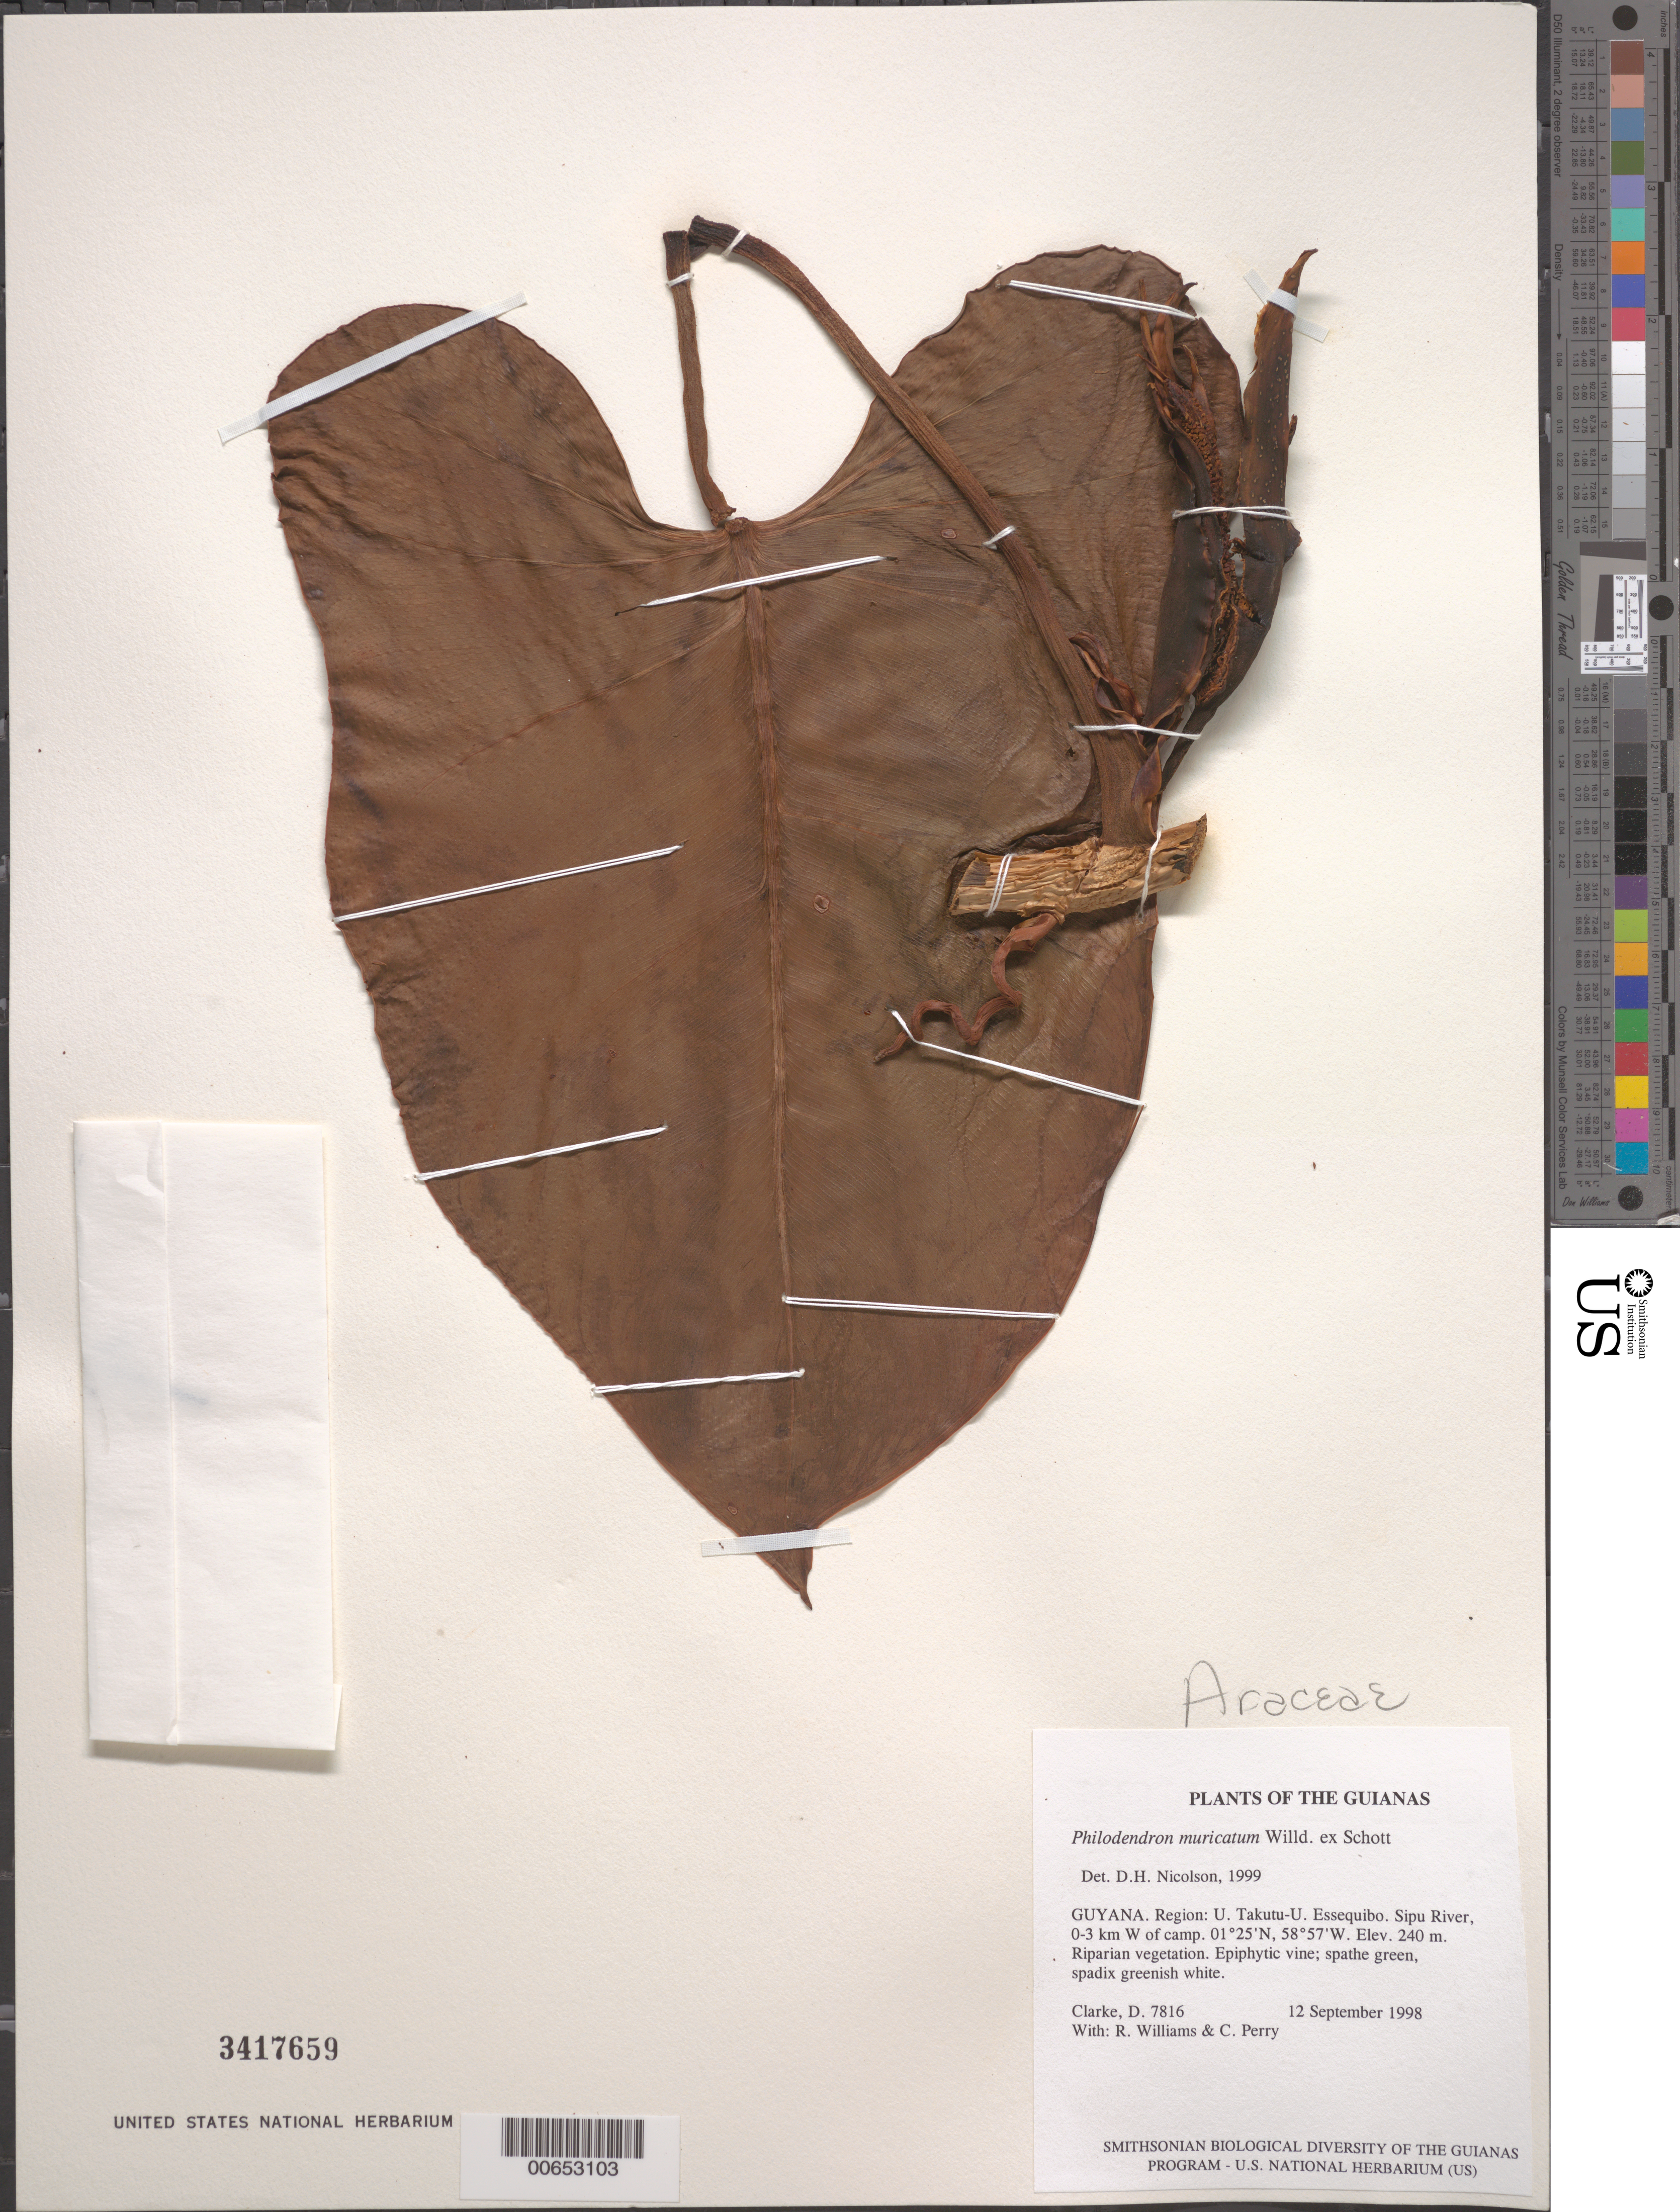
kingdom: Plantae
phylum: Tracheophyta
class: Liliopsida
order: Alismatales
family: Araceae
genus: Philodendron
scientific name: Philodendron muricatum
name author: Willd. ex Schott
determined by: Nicolson, Dan H.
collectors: H. D. Clarke, R. Williams & C. Perry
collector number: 7816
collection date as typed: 12 September 1998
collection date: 1998-09-12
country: Guyana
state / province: U. Takutu-U. Essequibo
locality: Sipu River, 0-3 km W of camp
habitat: Riparian vegetation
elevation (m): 240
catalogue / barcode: US 3417659